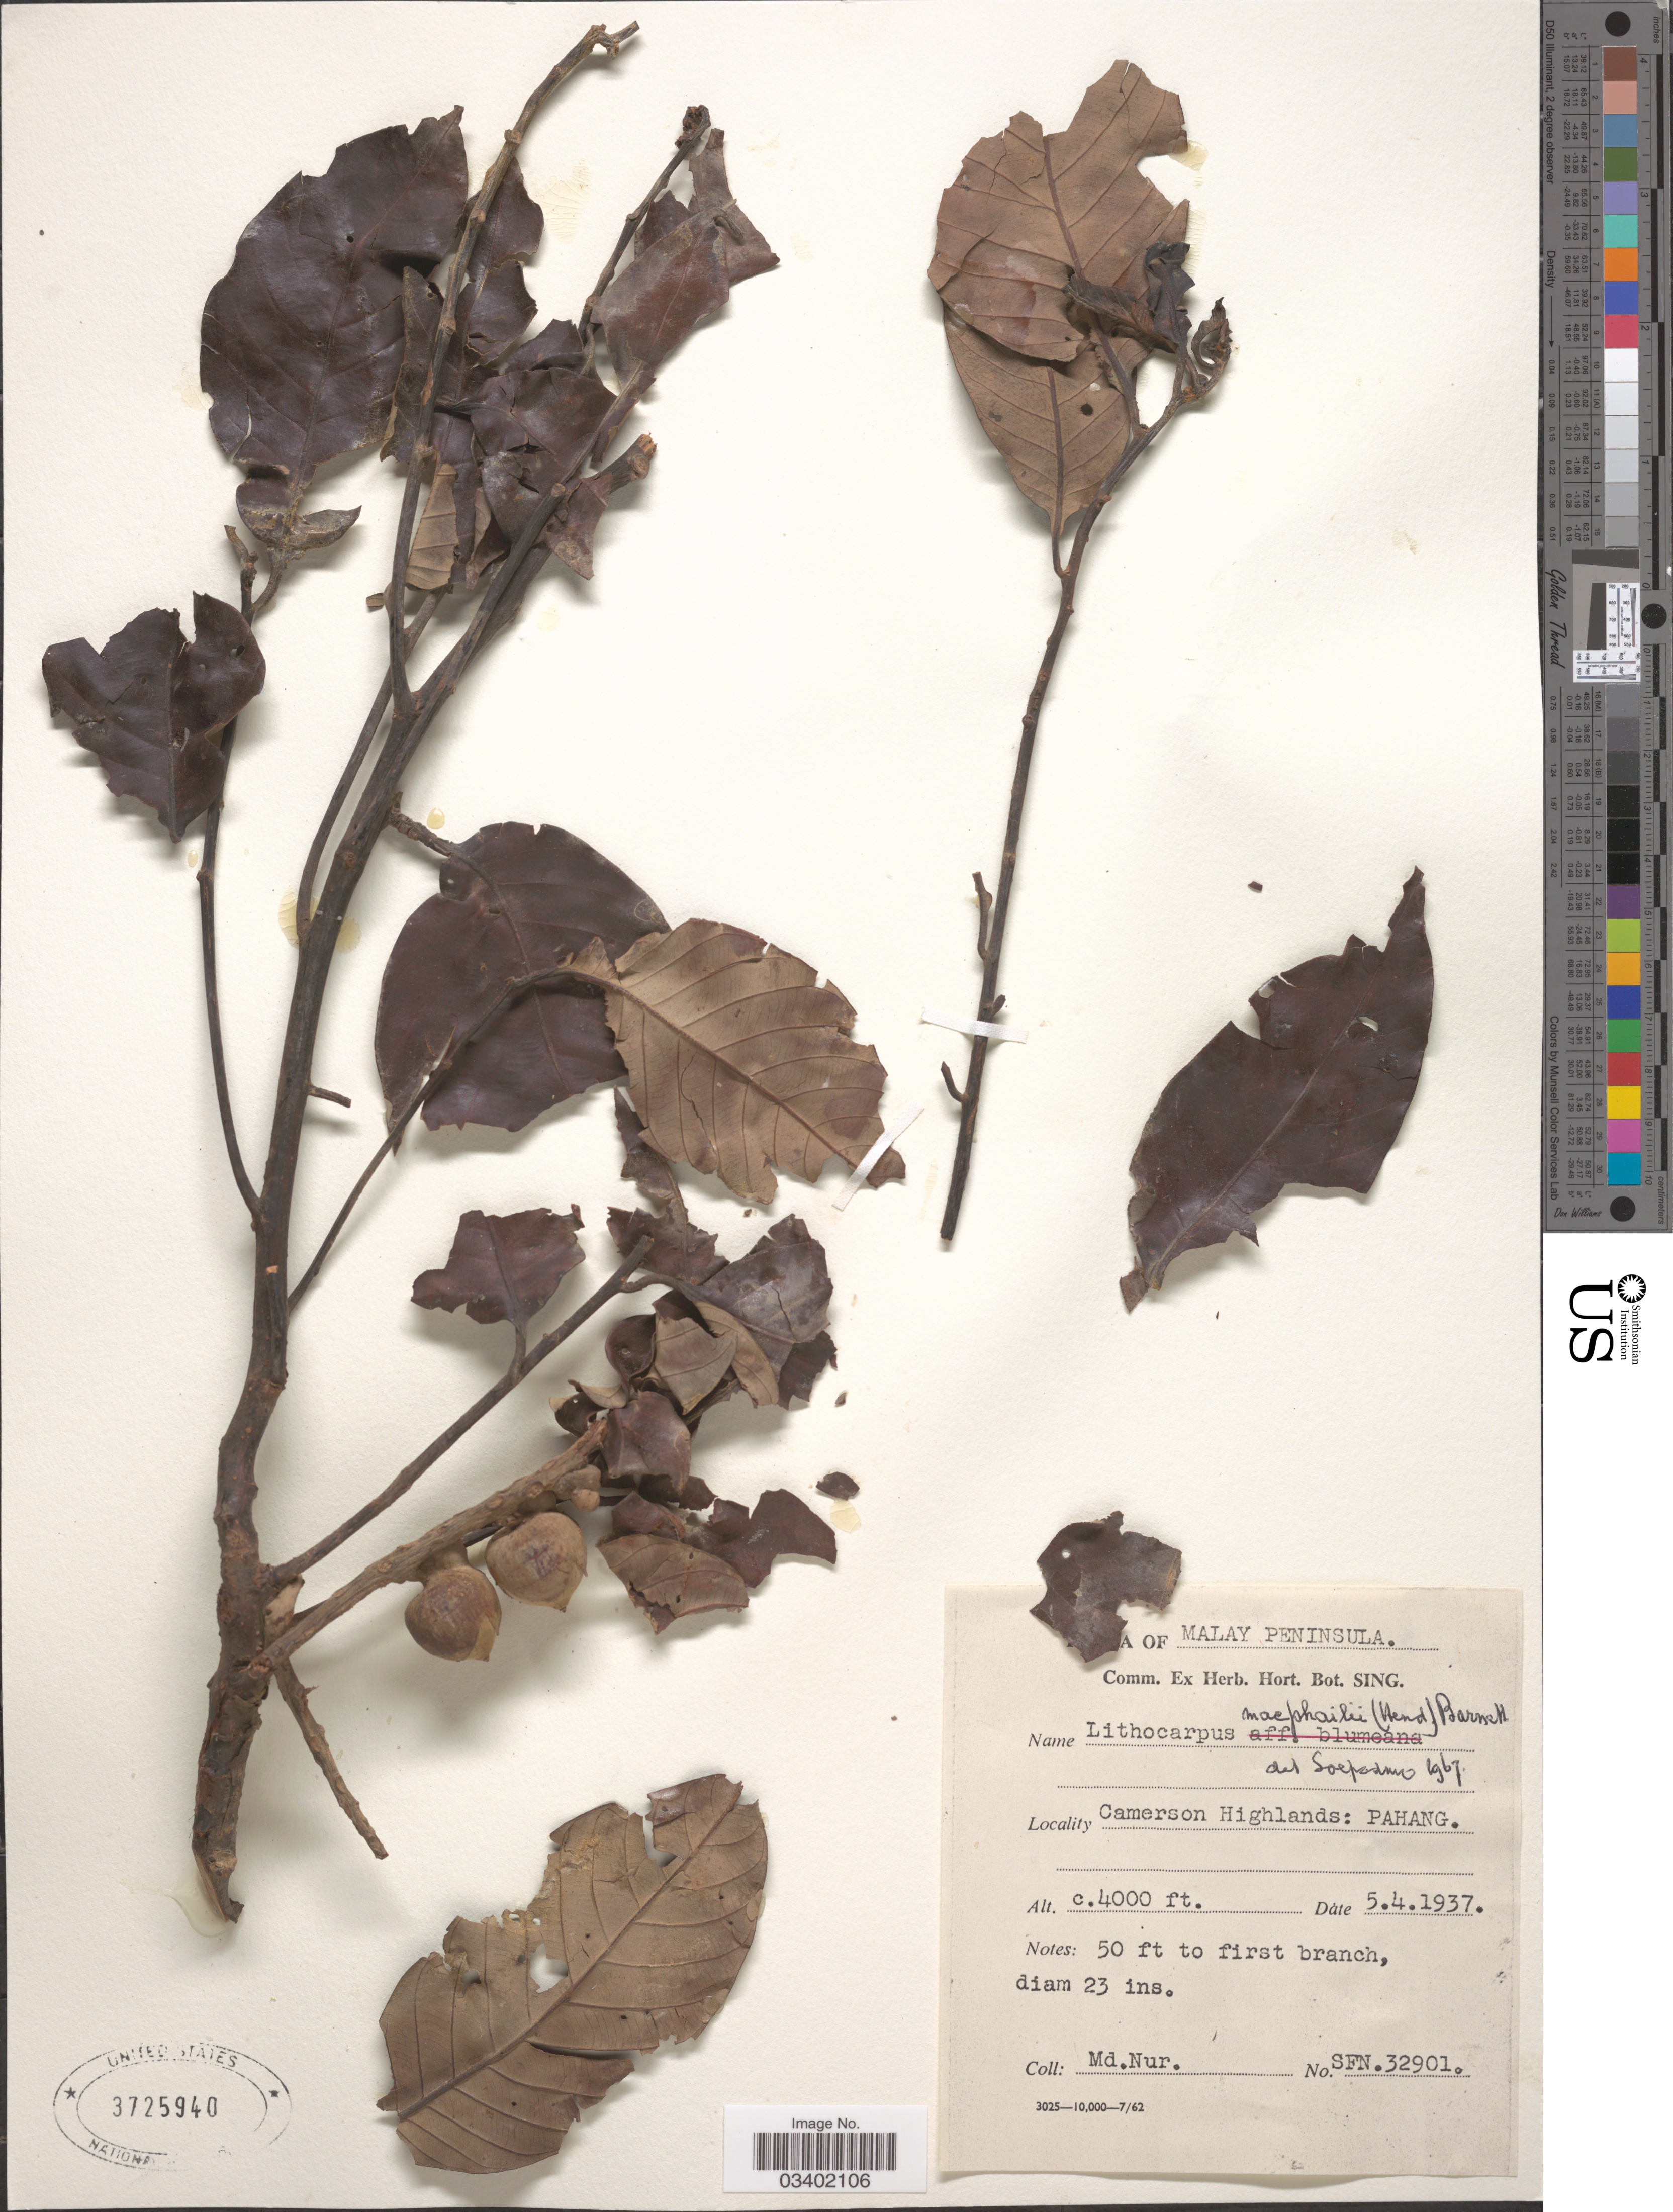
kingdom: Plantae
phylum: Tracheophyta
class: Magnoliopsida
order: Fagales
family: Fagaceae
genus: Lithocarpus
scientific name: Lithocarpus macphailii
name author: (M.R. Hend.) Barnett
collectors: M. Nur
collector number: SFN.32901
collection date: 1937-04-05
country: Malaysia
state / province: Pahang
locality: Malay Peninsula. Camerson Highlands.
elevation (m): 1219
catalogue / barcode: US 3725940